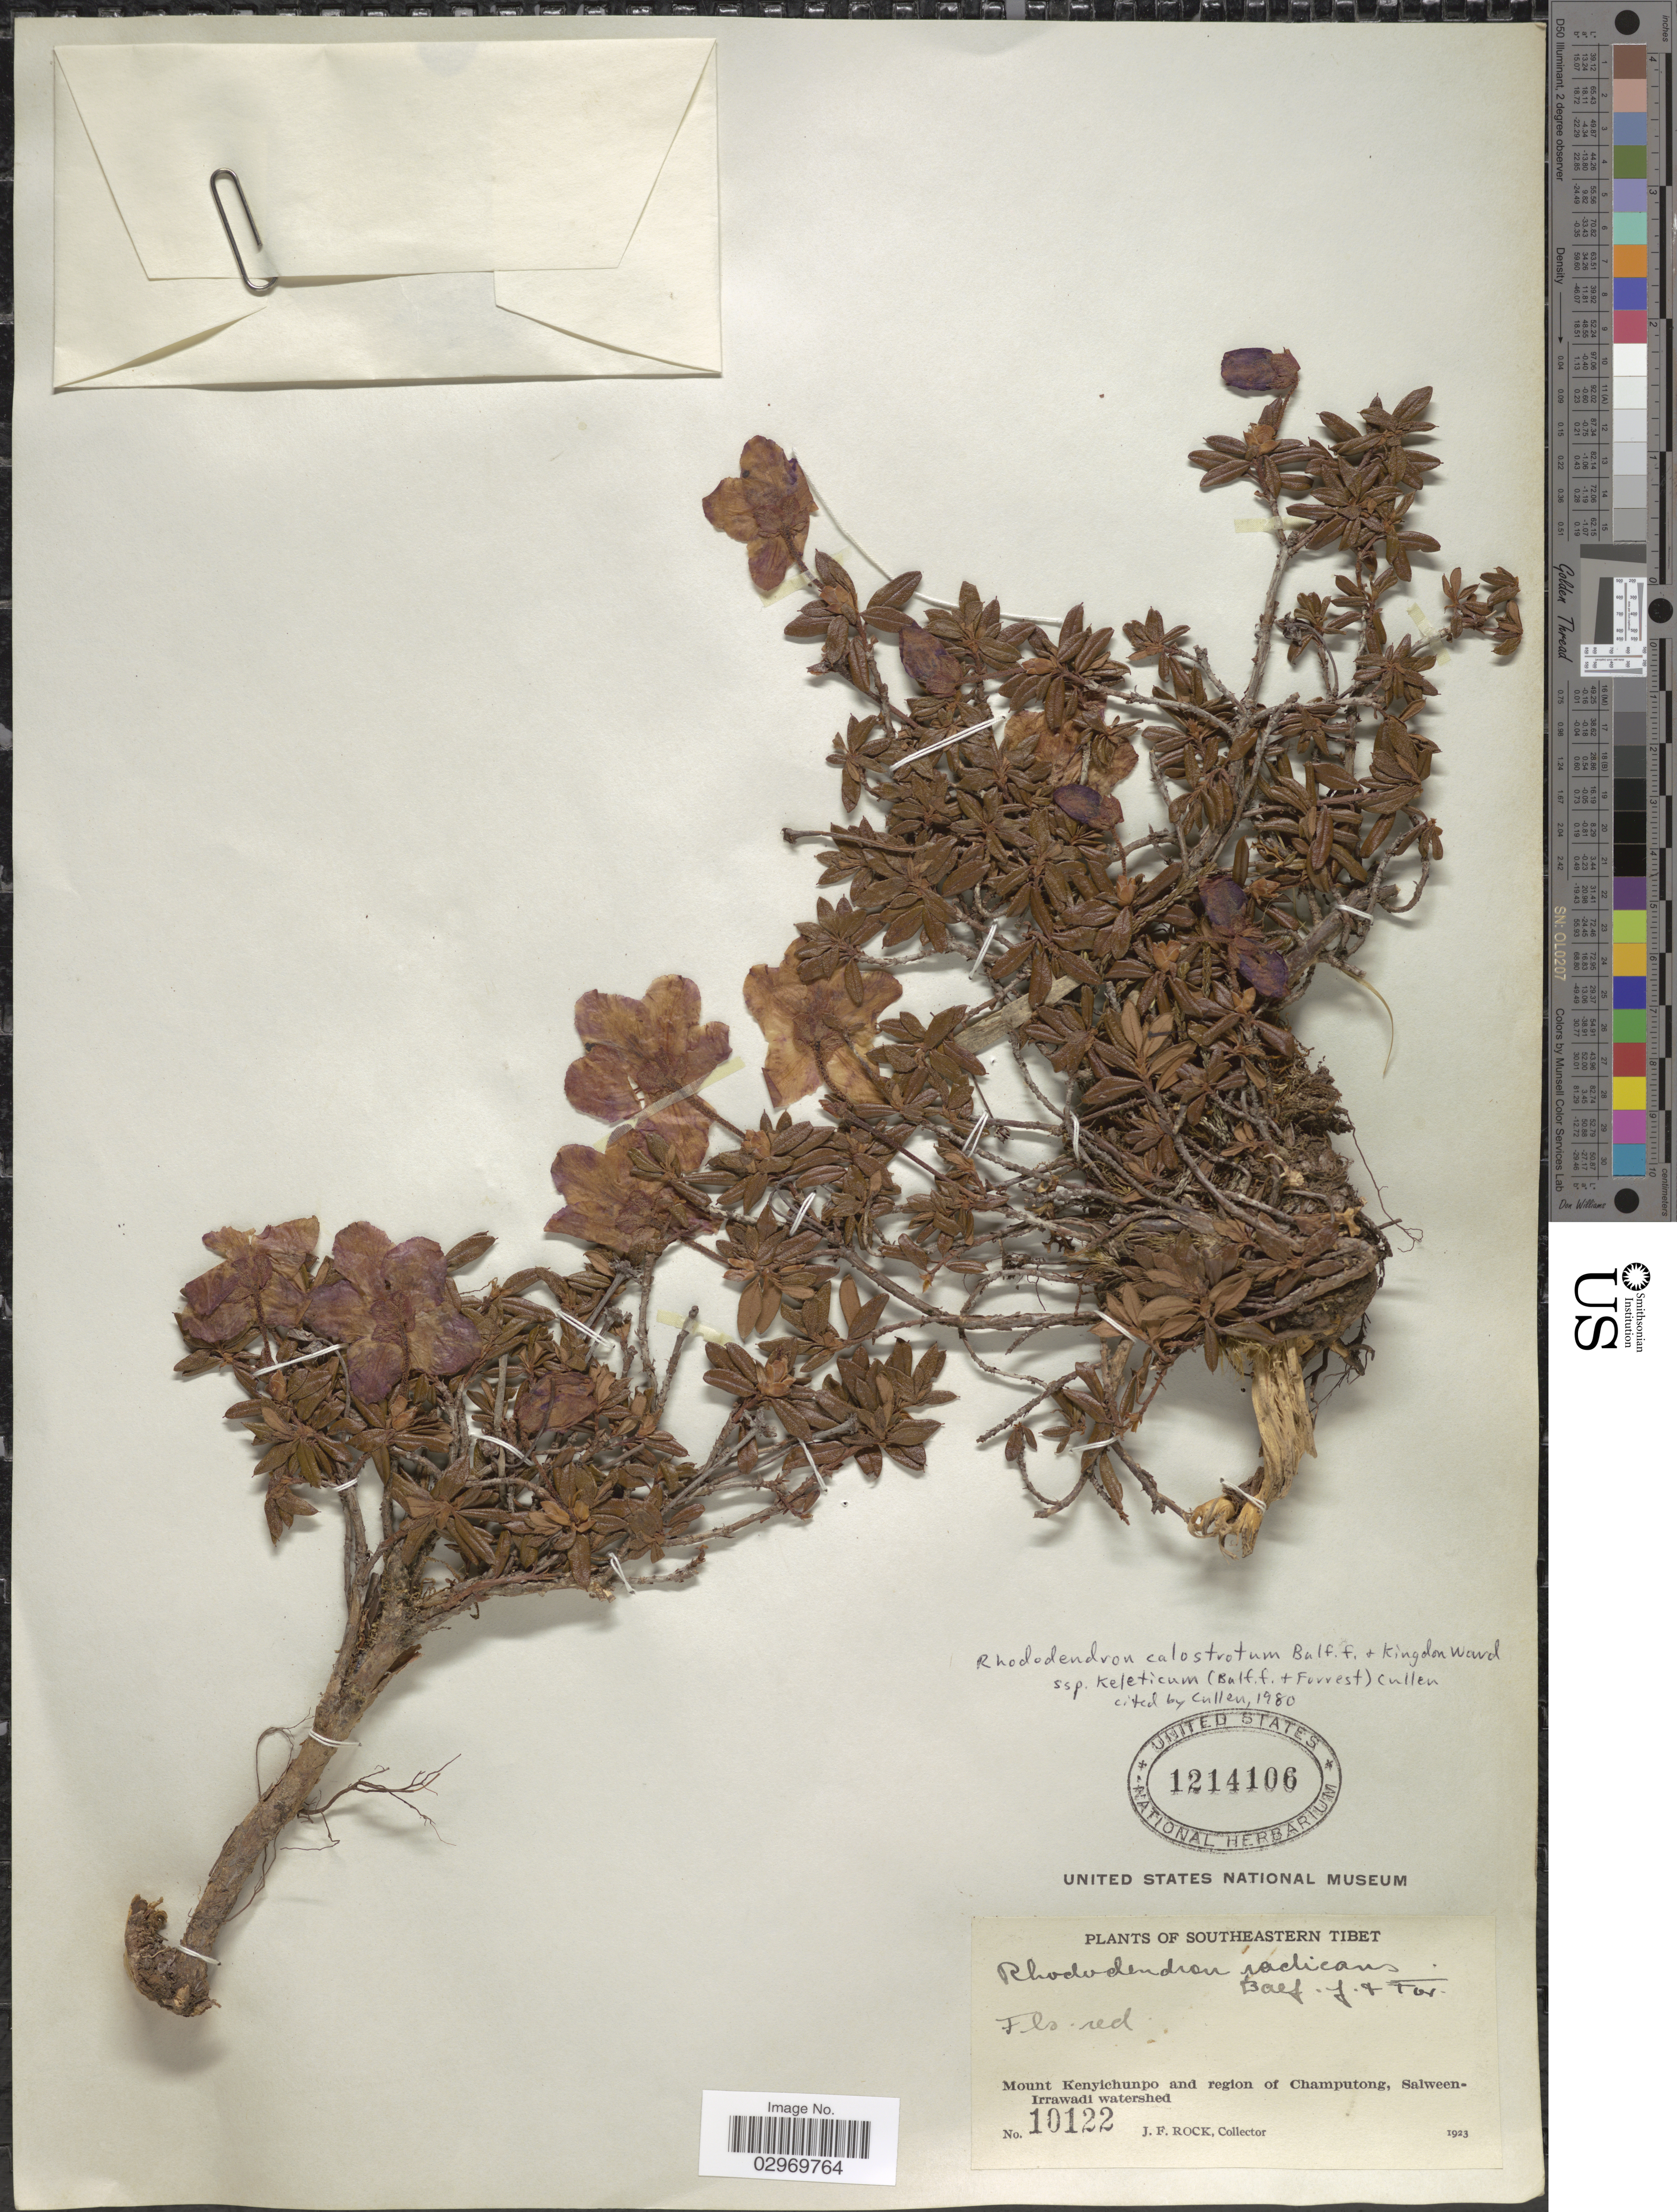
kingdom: Plantae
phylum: Tracheophyta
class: Magnoliopsida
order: Ericales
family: Ericaceae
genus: Rhododendron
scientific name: Rhododendron calostrotum subsp. keleticum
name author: (Balf. f. & Forrest) Cullen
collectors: J. Rock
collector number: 10122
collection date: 1923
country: China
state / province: Xizang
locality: Southeastern Tibet. Mount Kenyichunpo and region of Champutong, Salween-Irrawadi watershed.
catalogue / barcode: US 1214106